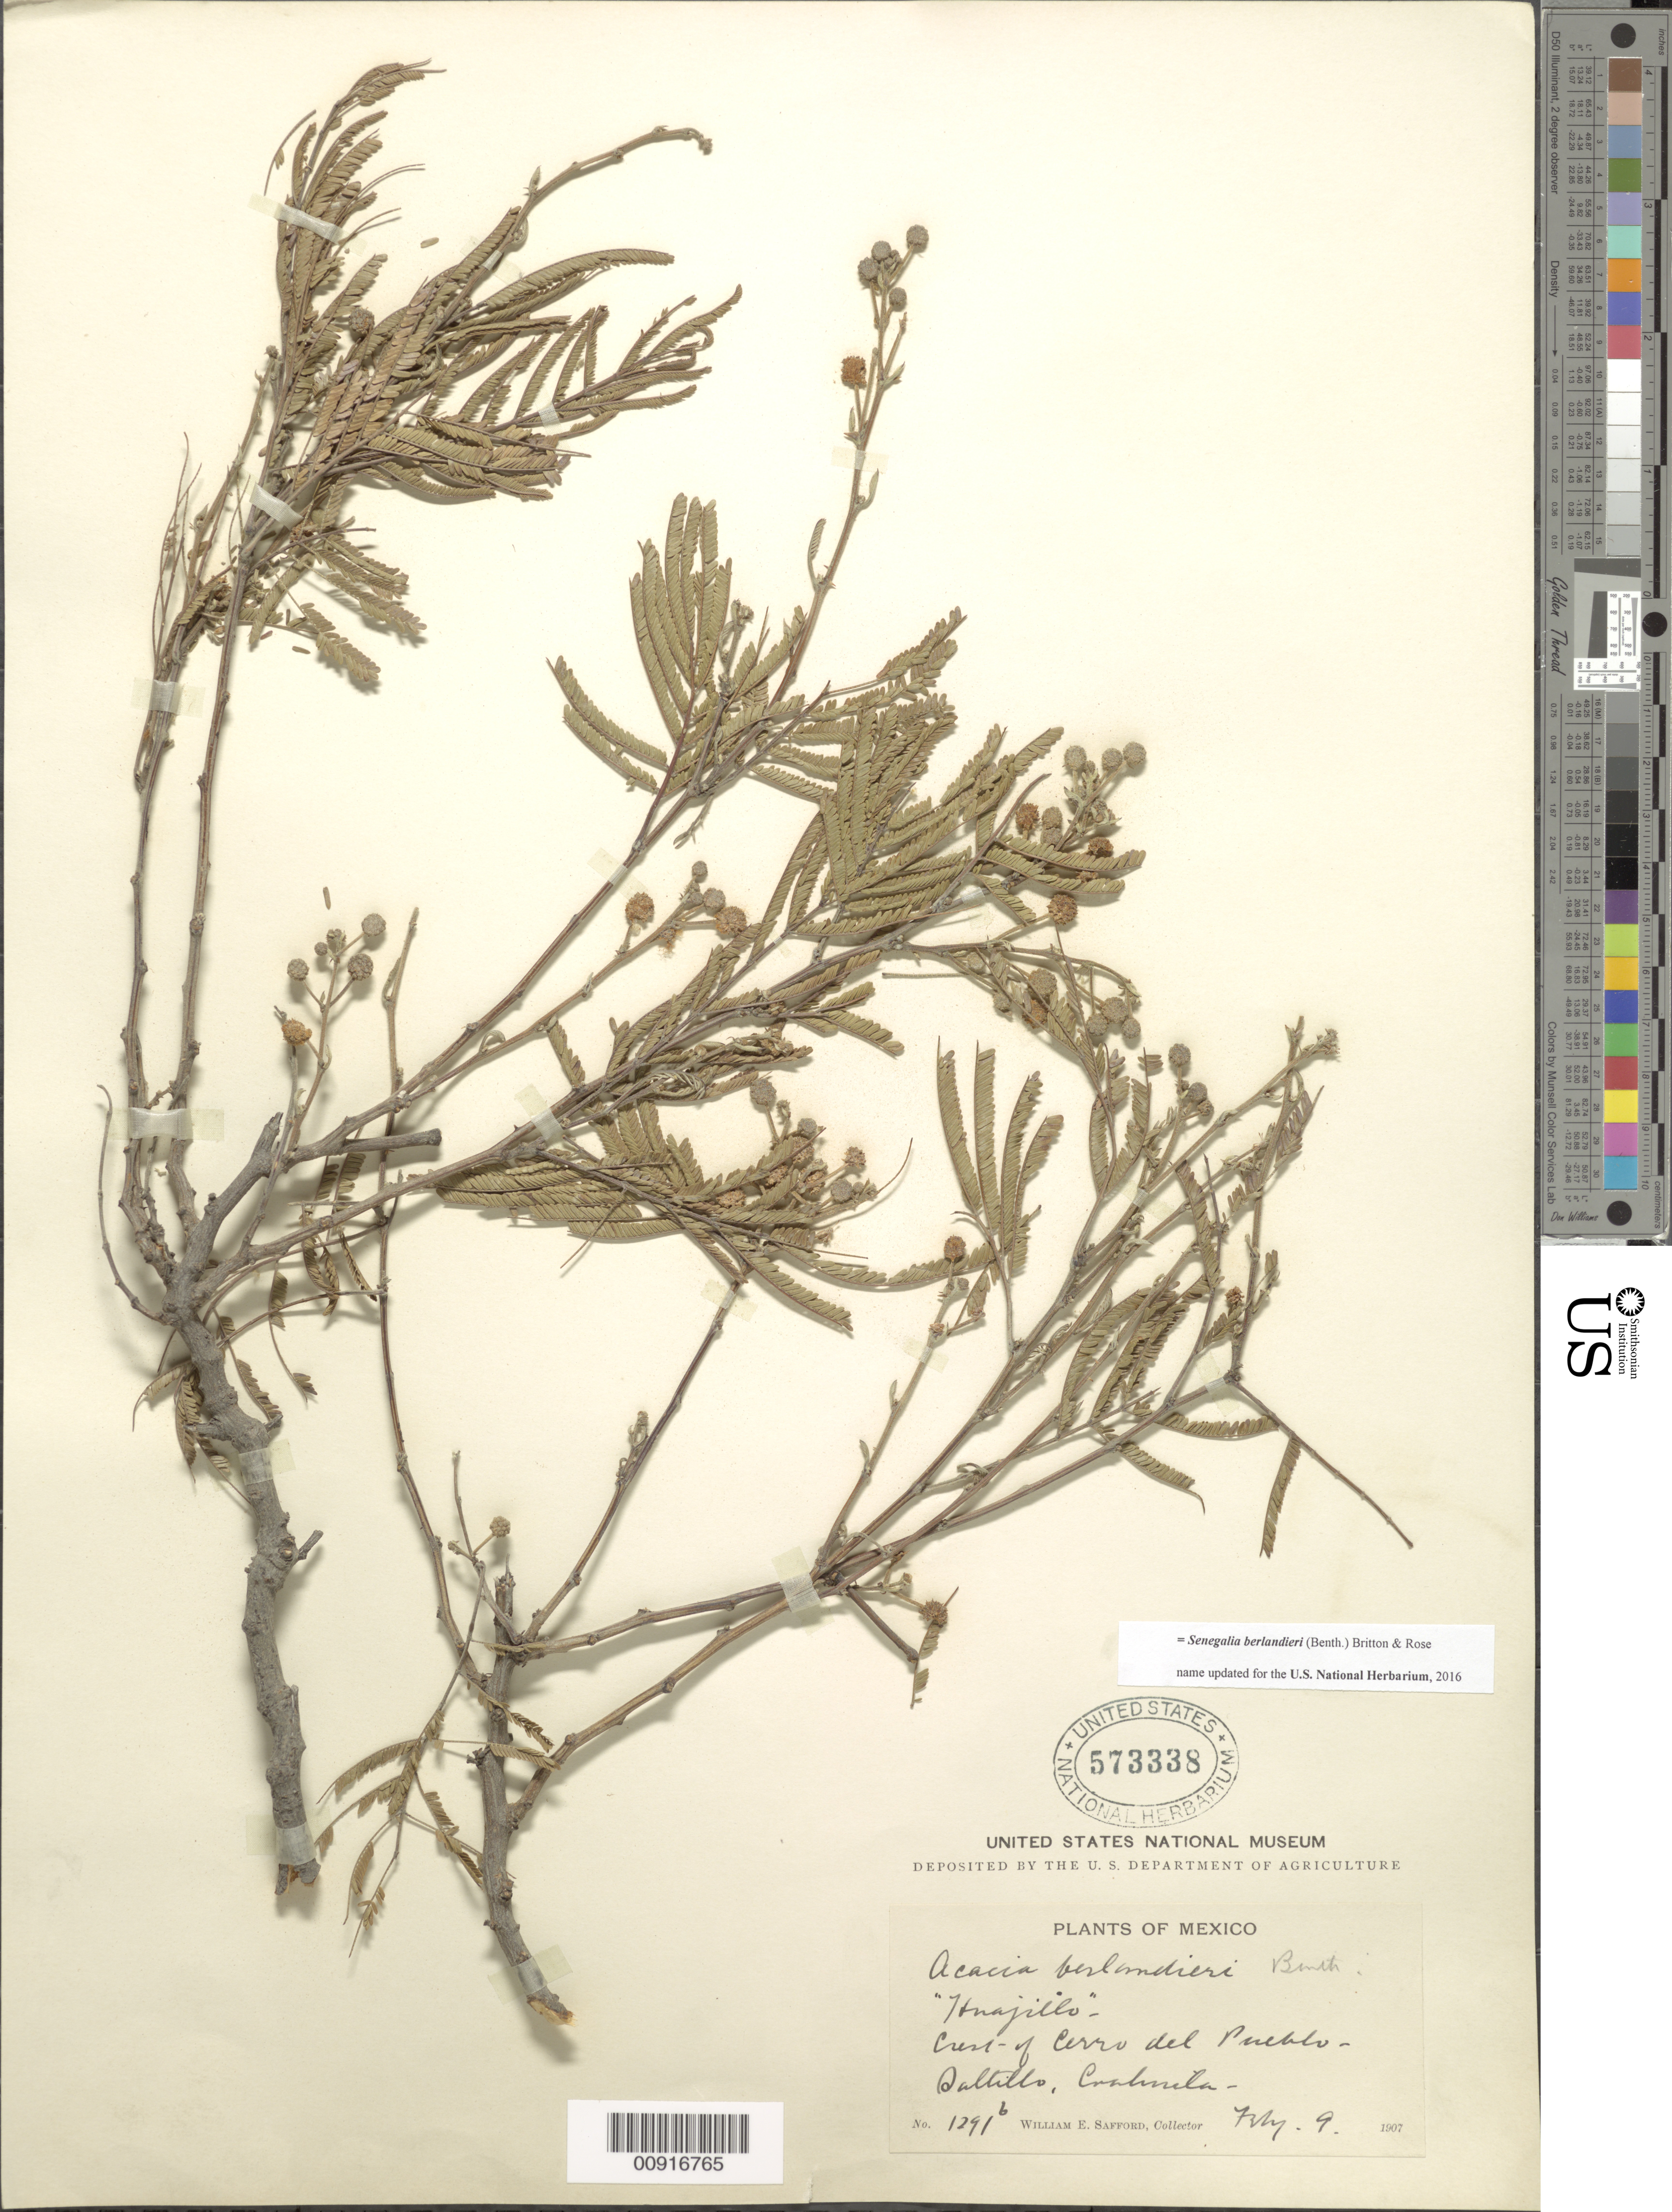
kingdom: Plantae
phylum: Tracheophyta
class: Magnoliopsida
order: Fabales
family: Fabaceae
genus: Senegalia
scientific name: Senegalia berlandieri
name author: (Benth.) Britton & Rose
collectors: W. E. Safford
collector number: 1291 b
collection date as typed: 09 Feb 1907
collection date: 1907-02-09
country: Mexico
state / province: Coahuila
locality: Crest of Cerro del Pueblo, Saltillo, Coahuila.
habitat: Crest of cerro.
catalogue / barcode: US 573338